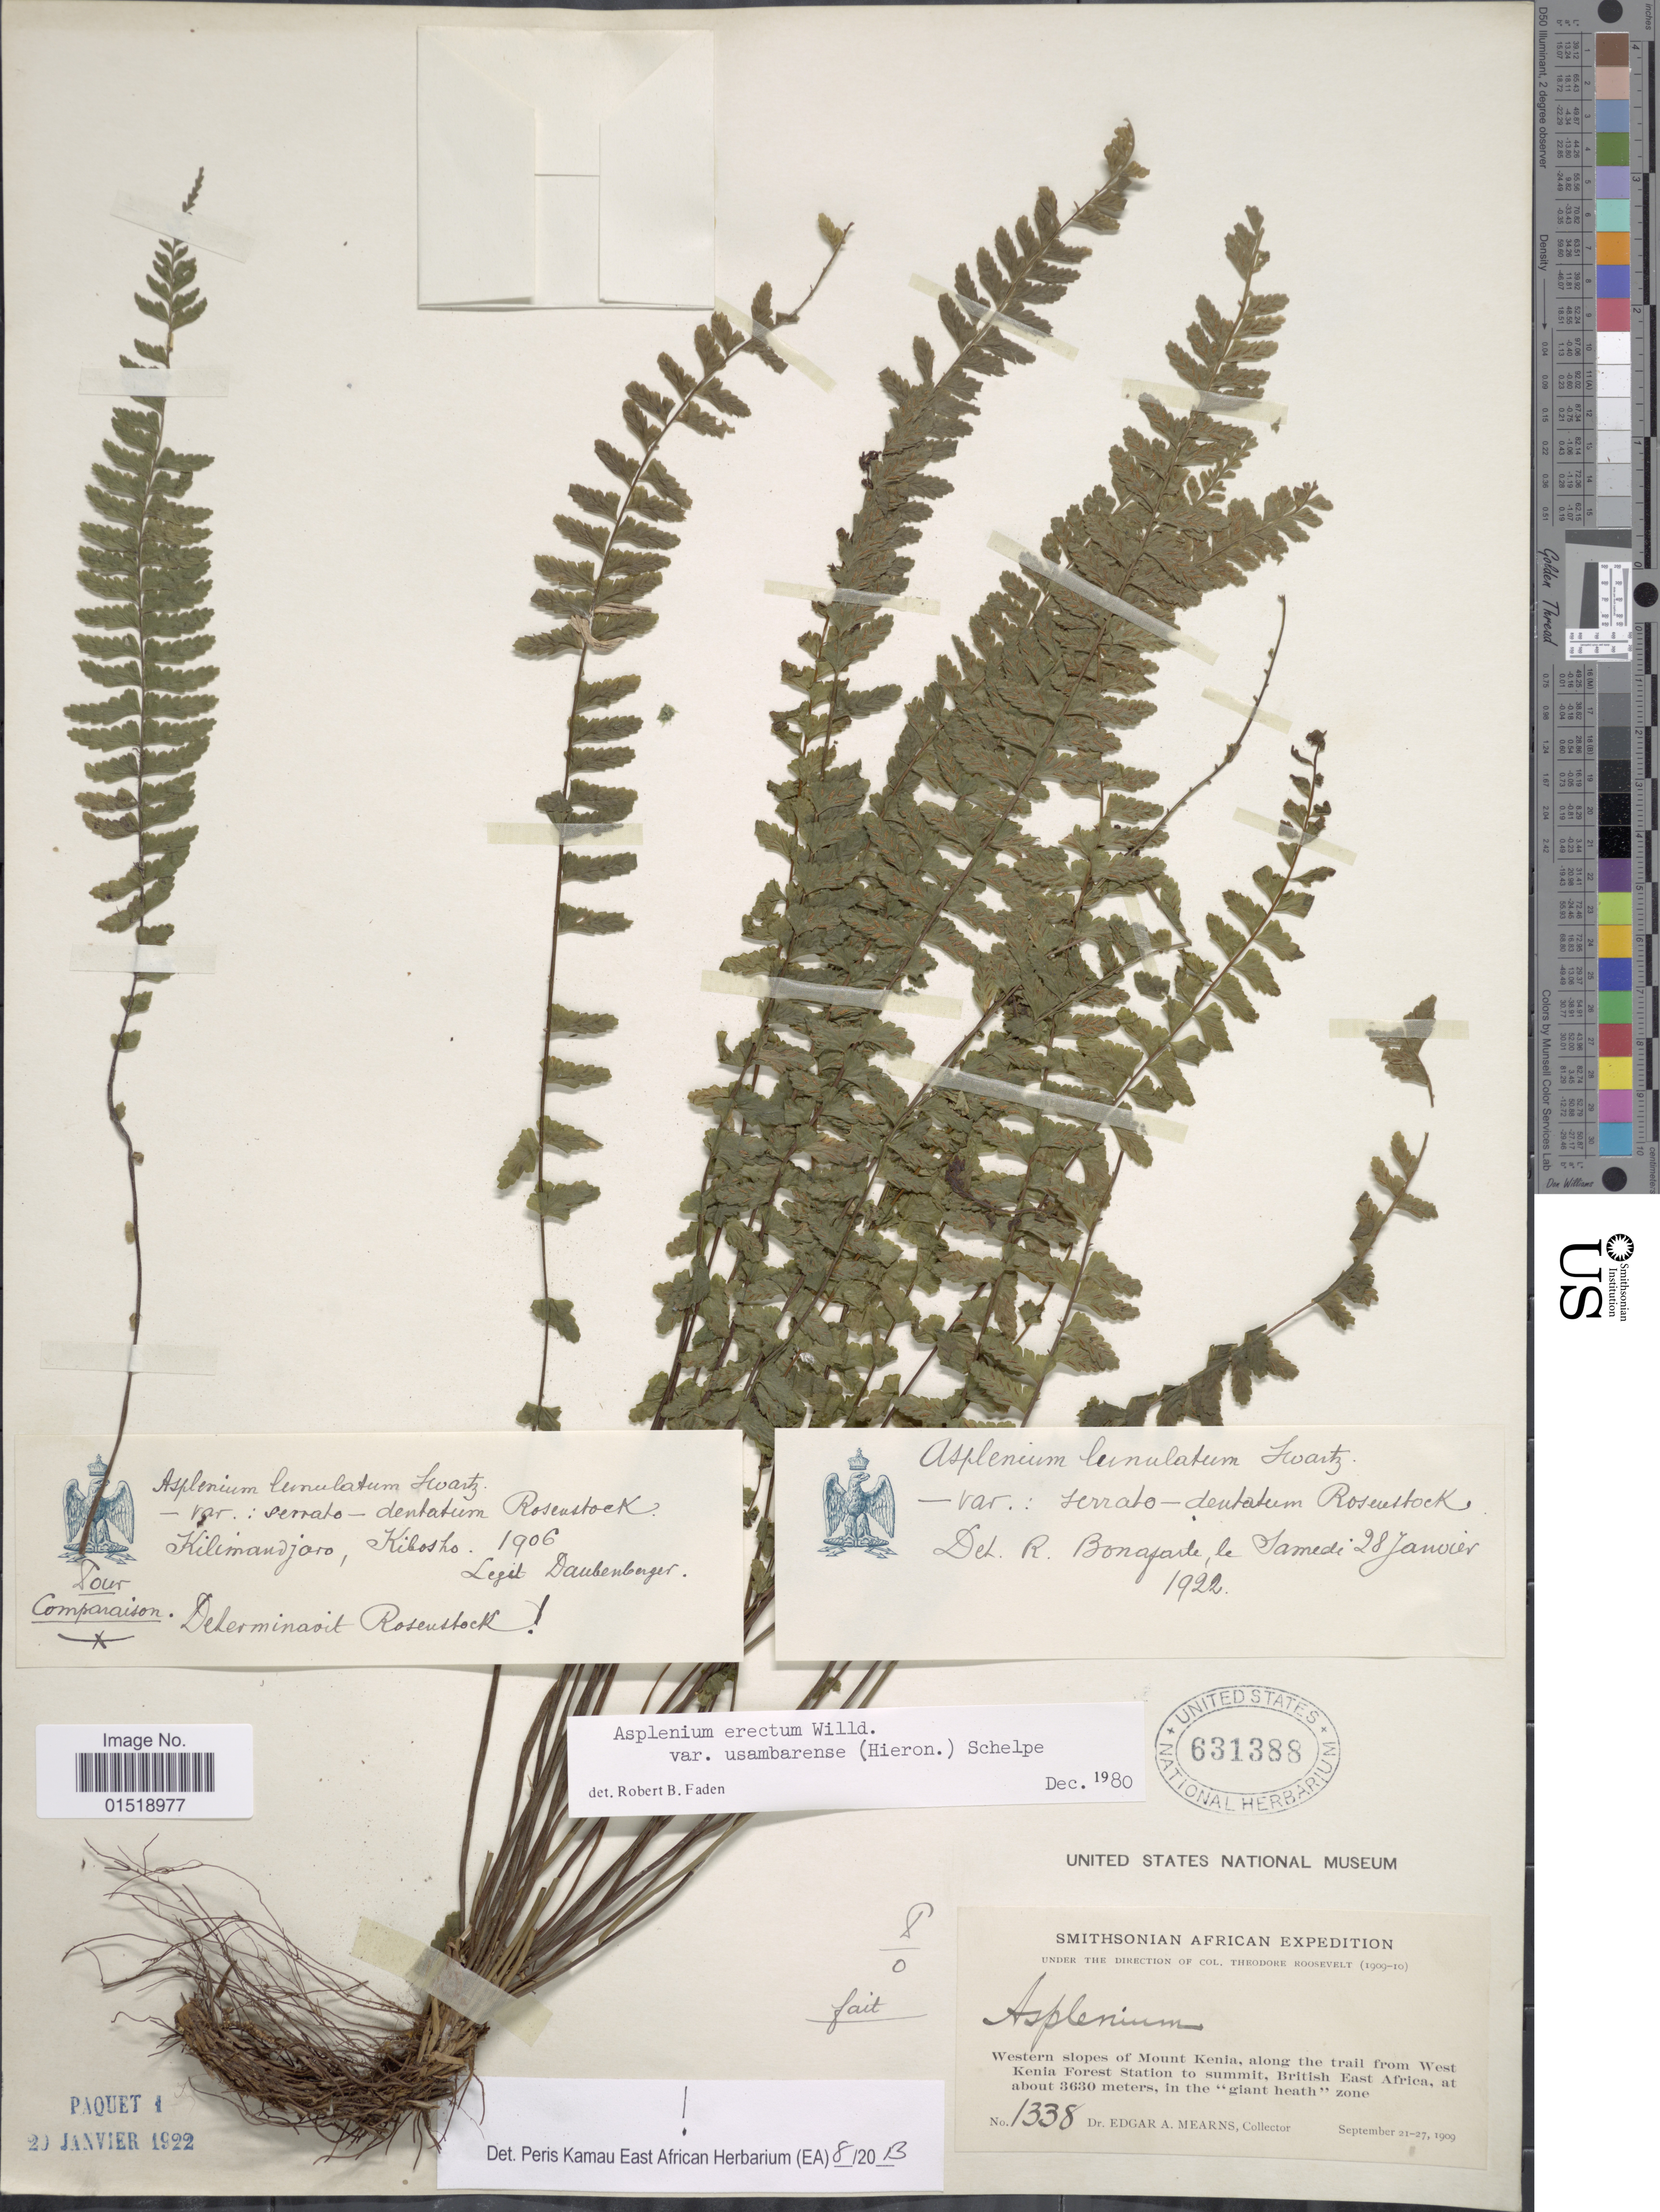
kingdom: Plantae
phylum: Tracheophyta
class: Polypodiopsida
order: Polypodiales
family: Aspleniaceae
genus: Asplenium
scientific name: Asplenium erectum var. usambarense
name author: (Hieron.) Schelpe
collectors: E. A. Mearns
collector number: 1338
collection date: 1909-09-21/1909-09-27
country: Kenya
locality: Western slopes of Mount Kenia, along the trail from West Kenia Forest Station to summit, British East Africa, in the "giant heath" zone.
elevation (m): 3630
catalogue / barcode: US 631388